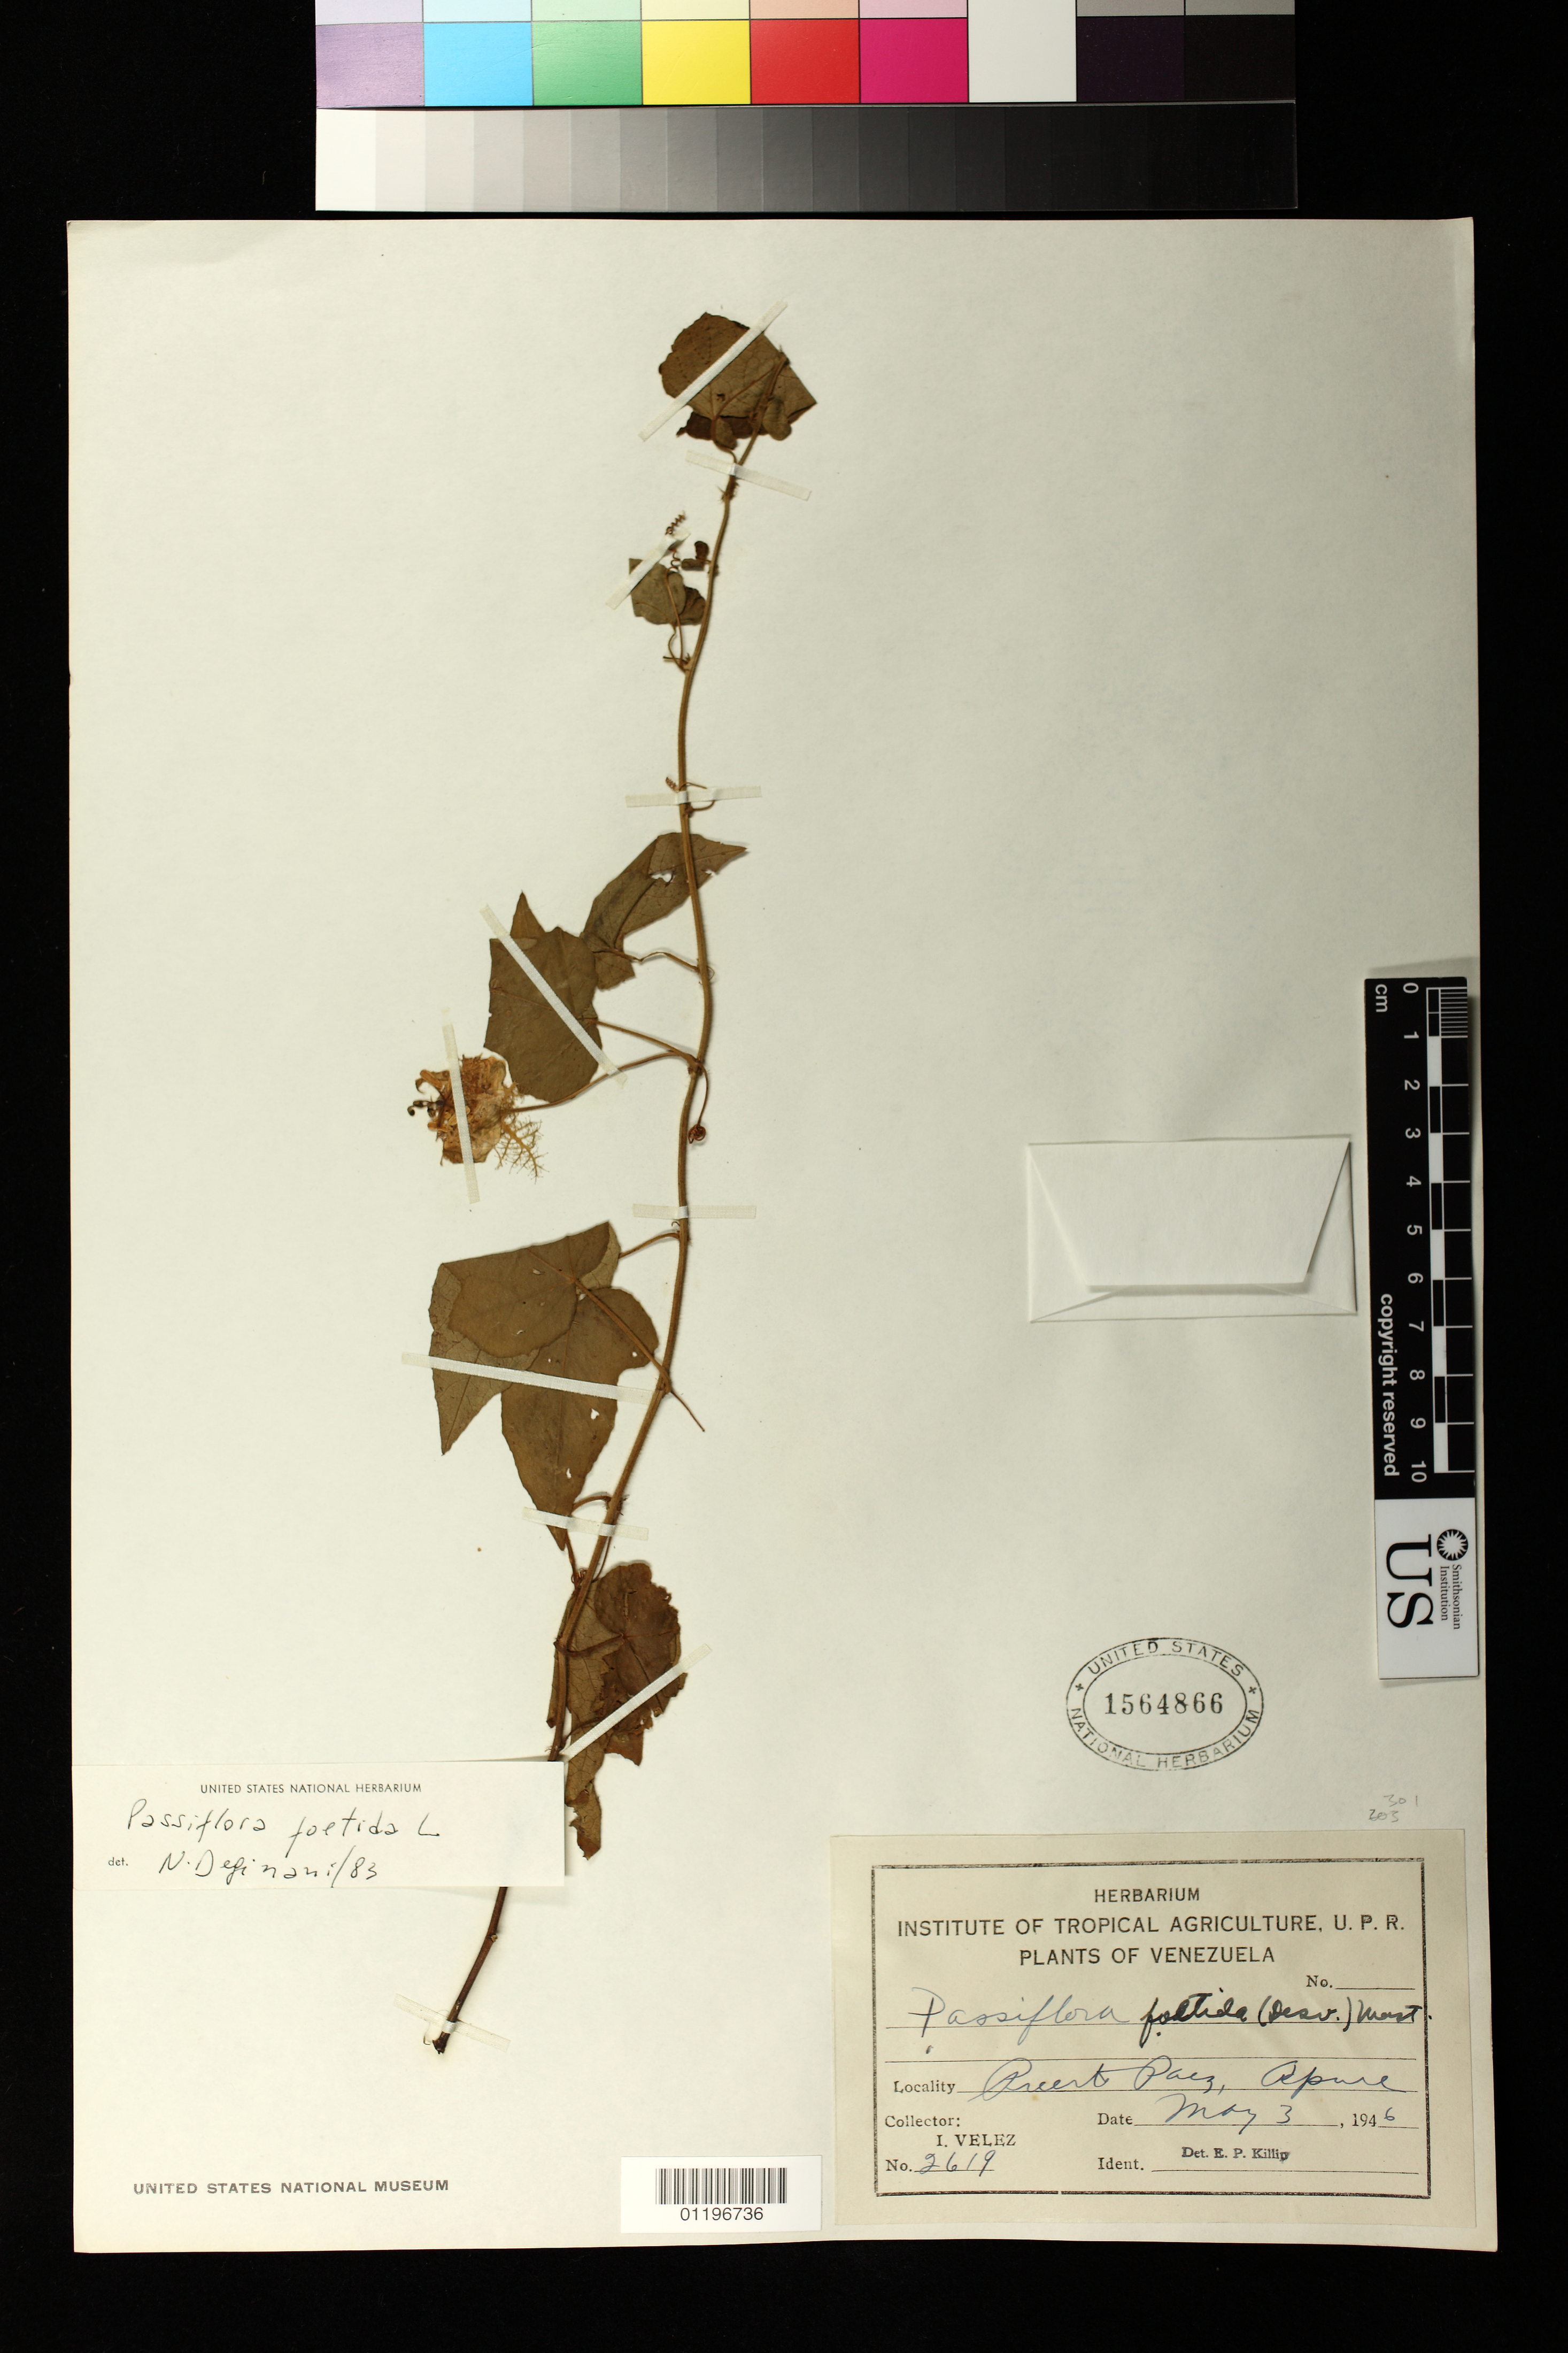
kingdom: Plantae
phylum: Tracheophyta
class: Magnoliopsida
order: Malpighiales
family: Passifloraceae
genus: Passiflora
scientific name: Passiflora foetida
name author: L.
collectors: I. Velez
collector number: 2619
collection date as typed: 05 Mar 1946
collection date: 1946-03-05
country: Venezuela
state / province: Apure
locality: Pacerto(?) Paez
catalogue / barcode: US 1564866